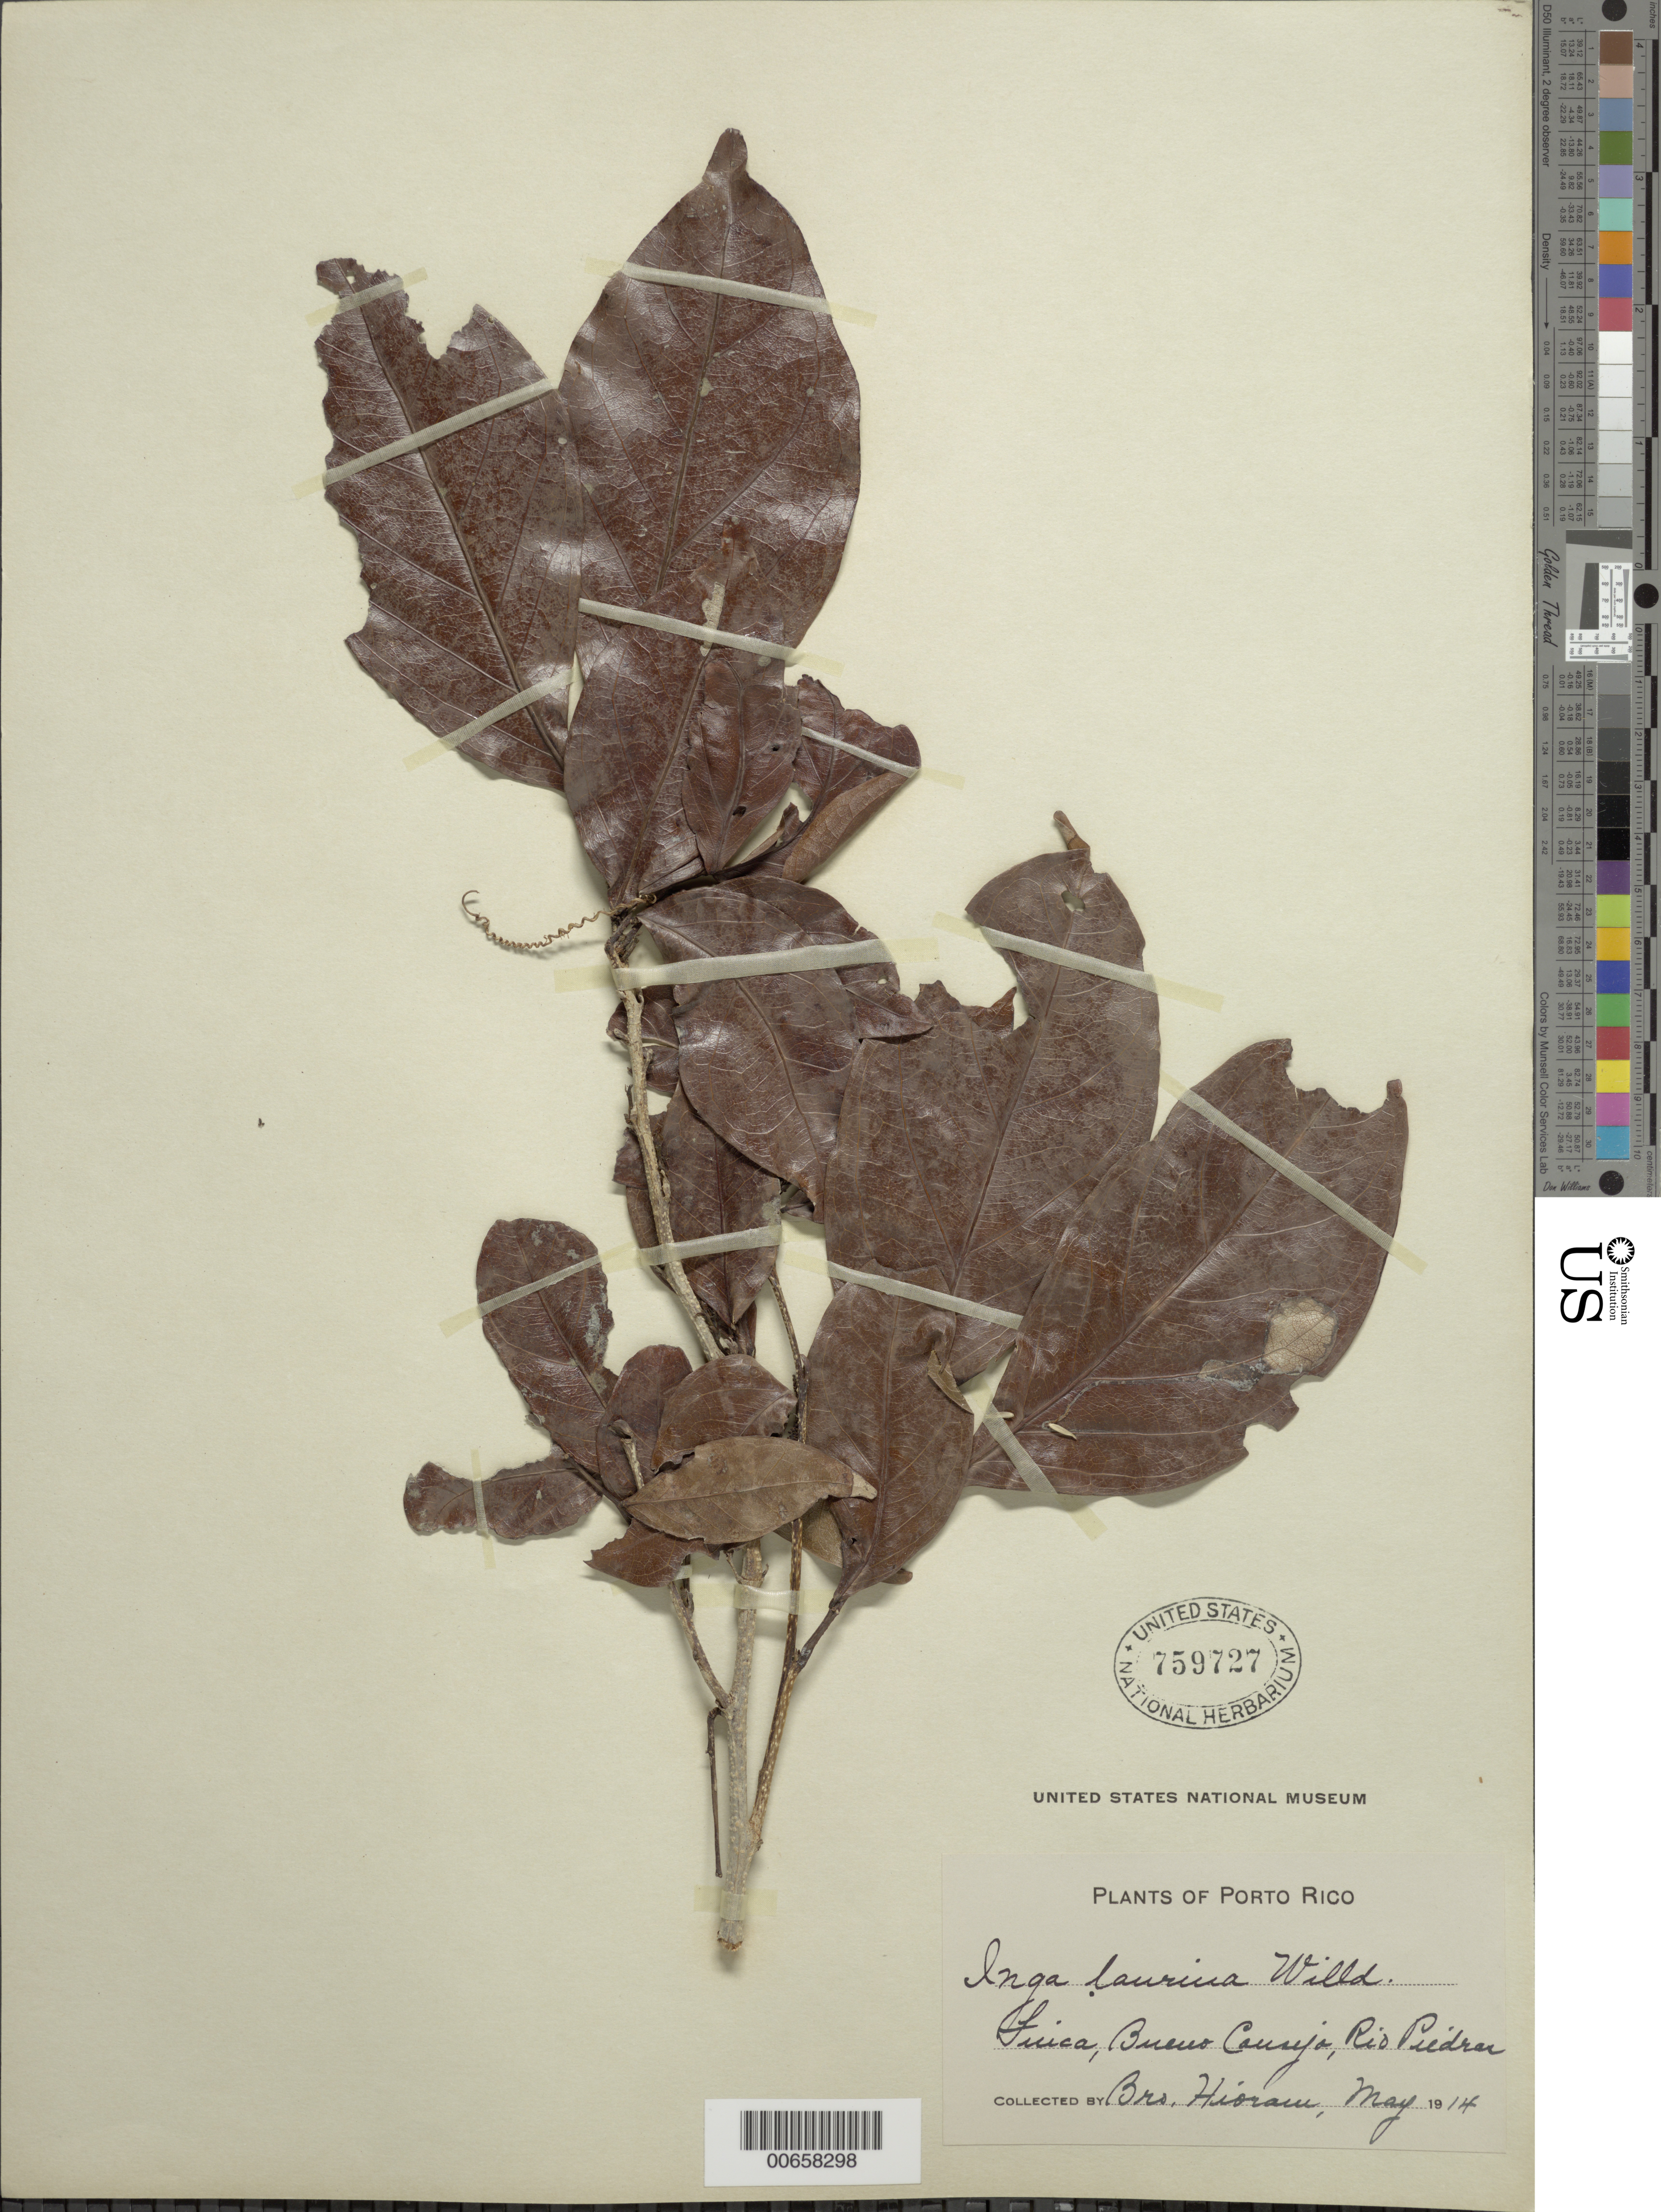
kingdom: Plantae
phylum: Tracheophyta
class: Magnoliopsida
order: Fabales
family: Fabaceae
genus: Inga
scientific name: Inga laurina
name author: (Sw.) Willd.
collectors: Bro. Hioram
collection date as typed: May 1914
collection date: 1914-05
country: Puerto Rico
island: Greater Antilles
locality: Fuica, Bueno Canseja, Rio Piedras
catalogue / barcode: US 759727